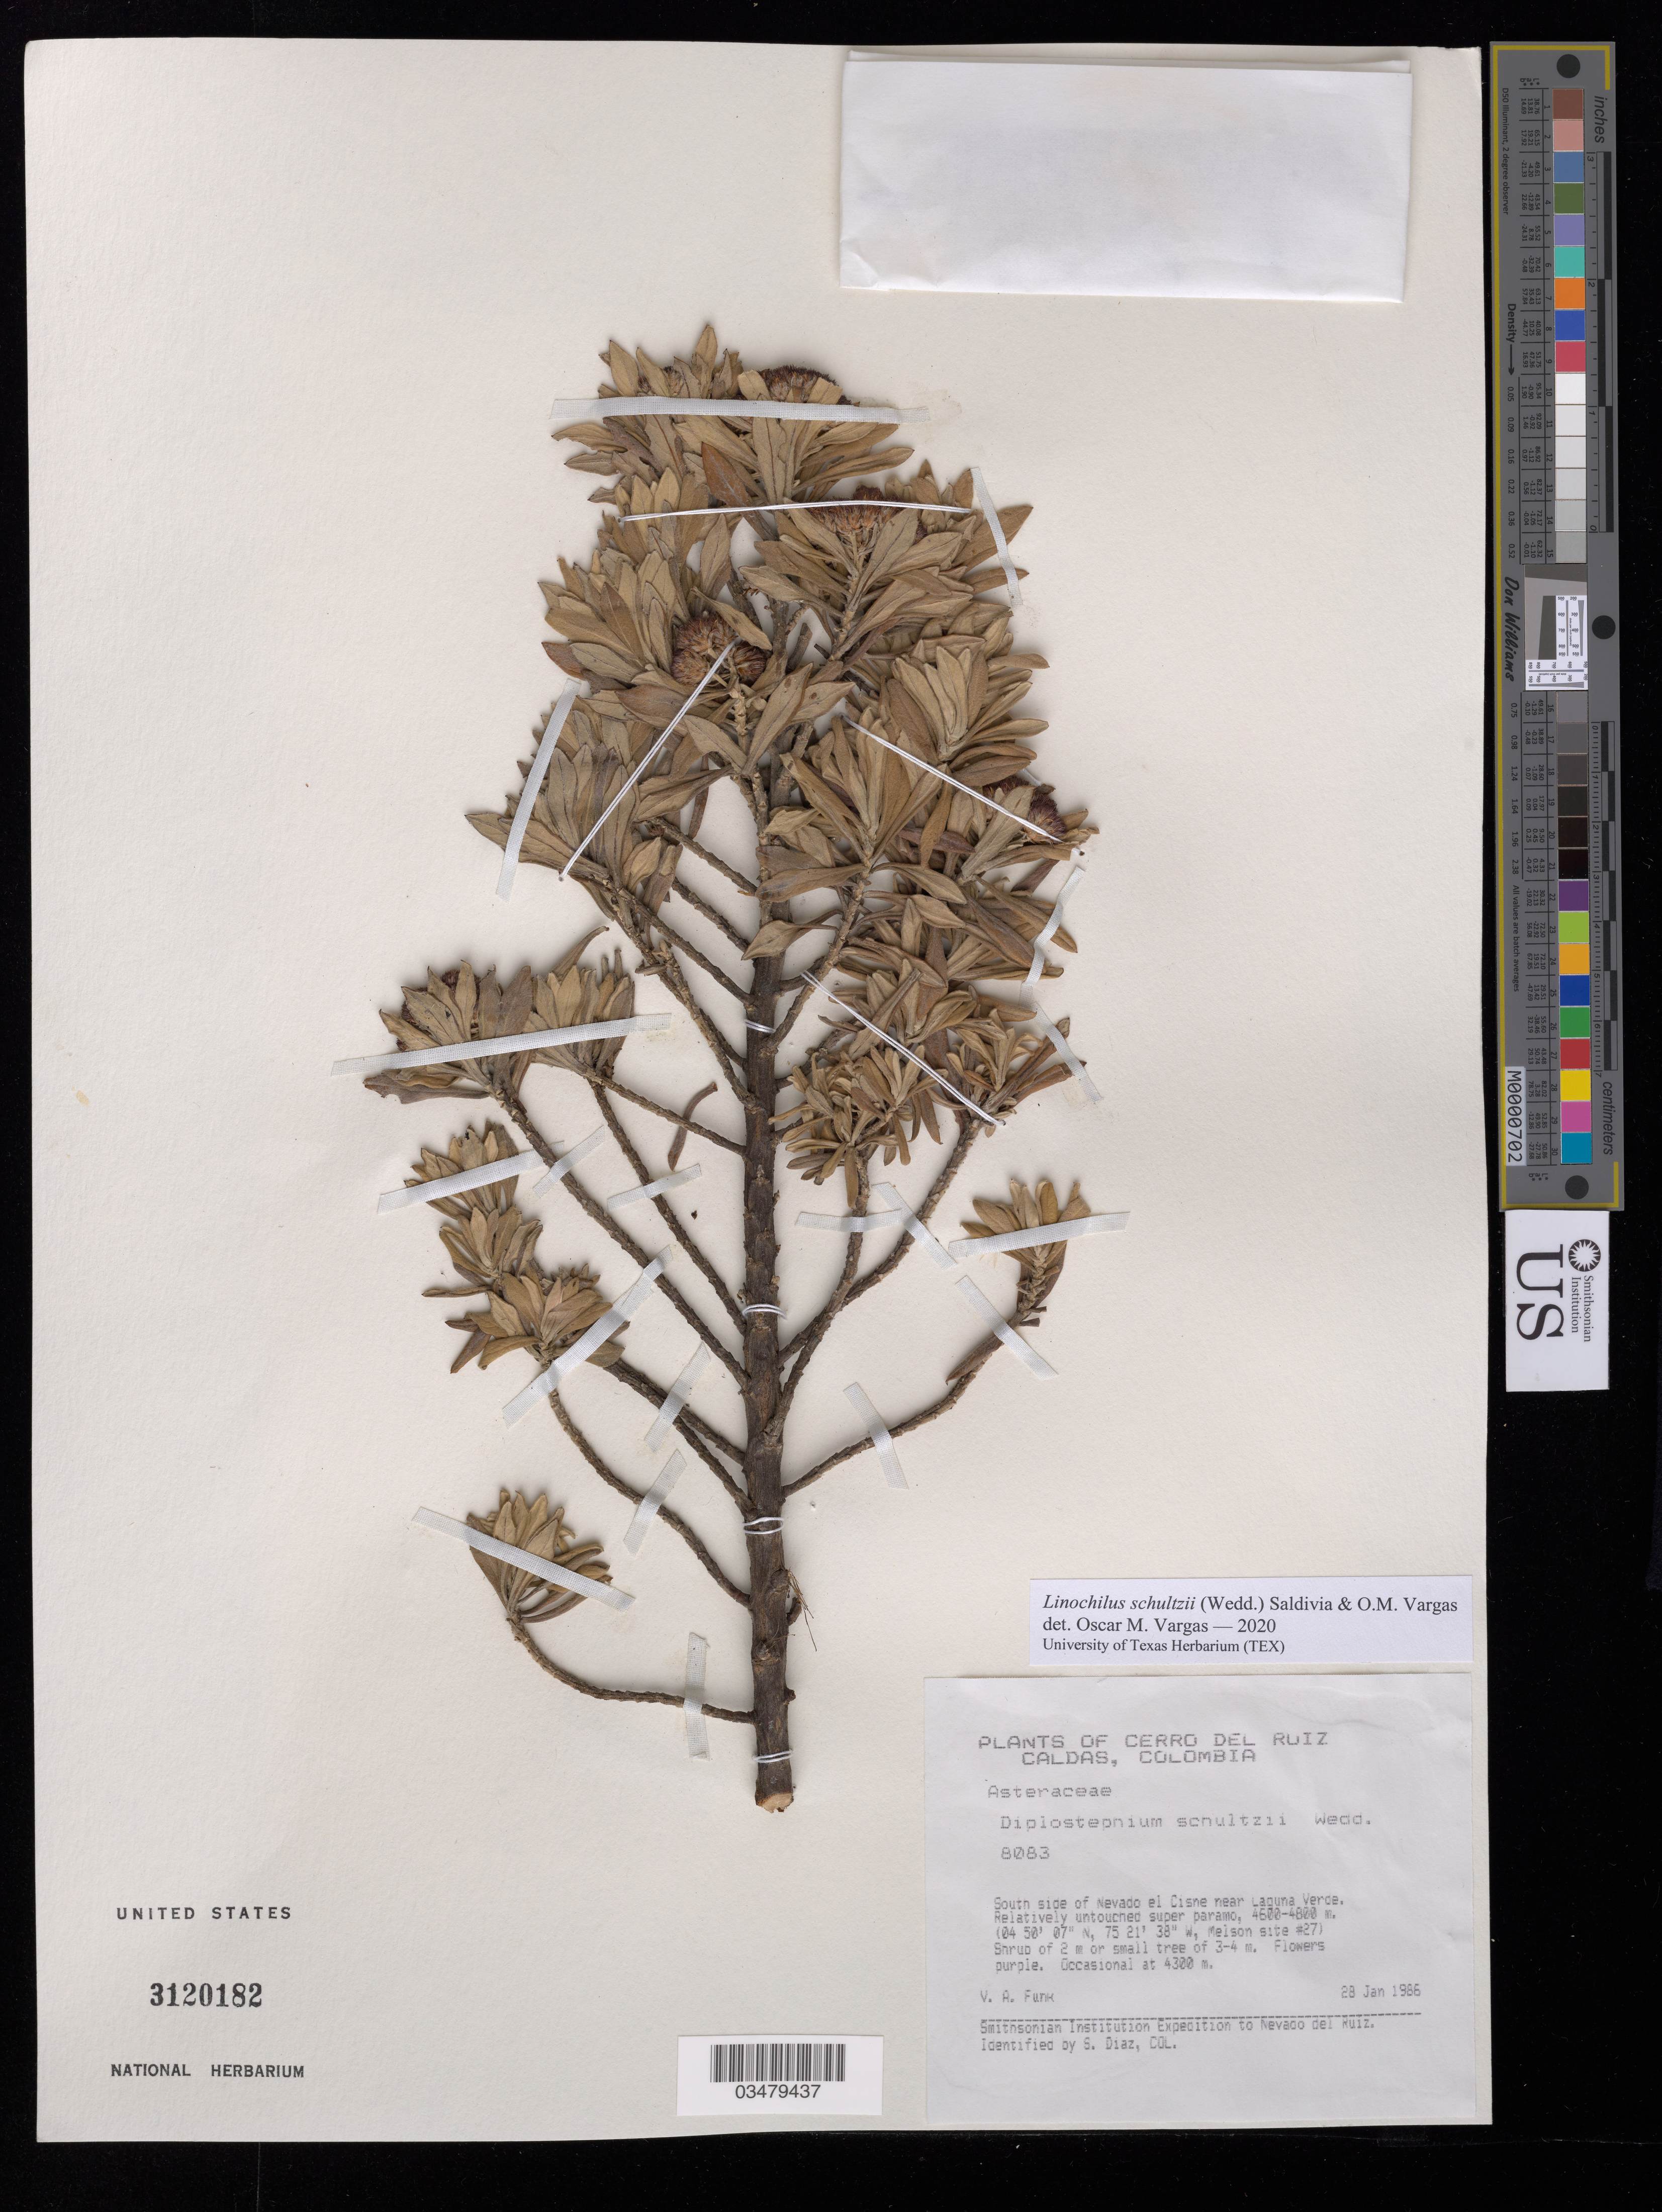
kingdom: Plantae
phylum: Tracheophyta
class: Magnoliopsida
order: Asterales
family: Asteraceae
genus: Linochilus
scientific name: Linochilus schultzii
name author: (Wedd.) Saldivia & O.M. Vargas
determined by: Vargas, Oscar M.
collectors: V. Funk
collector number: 8083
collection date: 1986-01-28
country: Colombia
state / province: Caldas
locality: Cerro del Ruiz. South side of Nevado el Cisne near Laguna Verde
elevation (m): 4300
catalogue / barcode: US 3120182